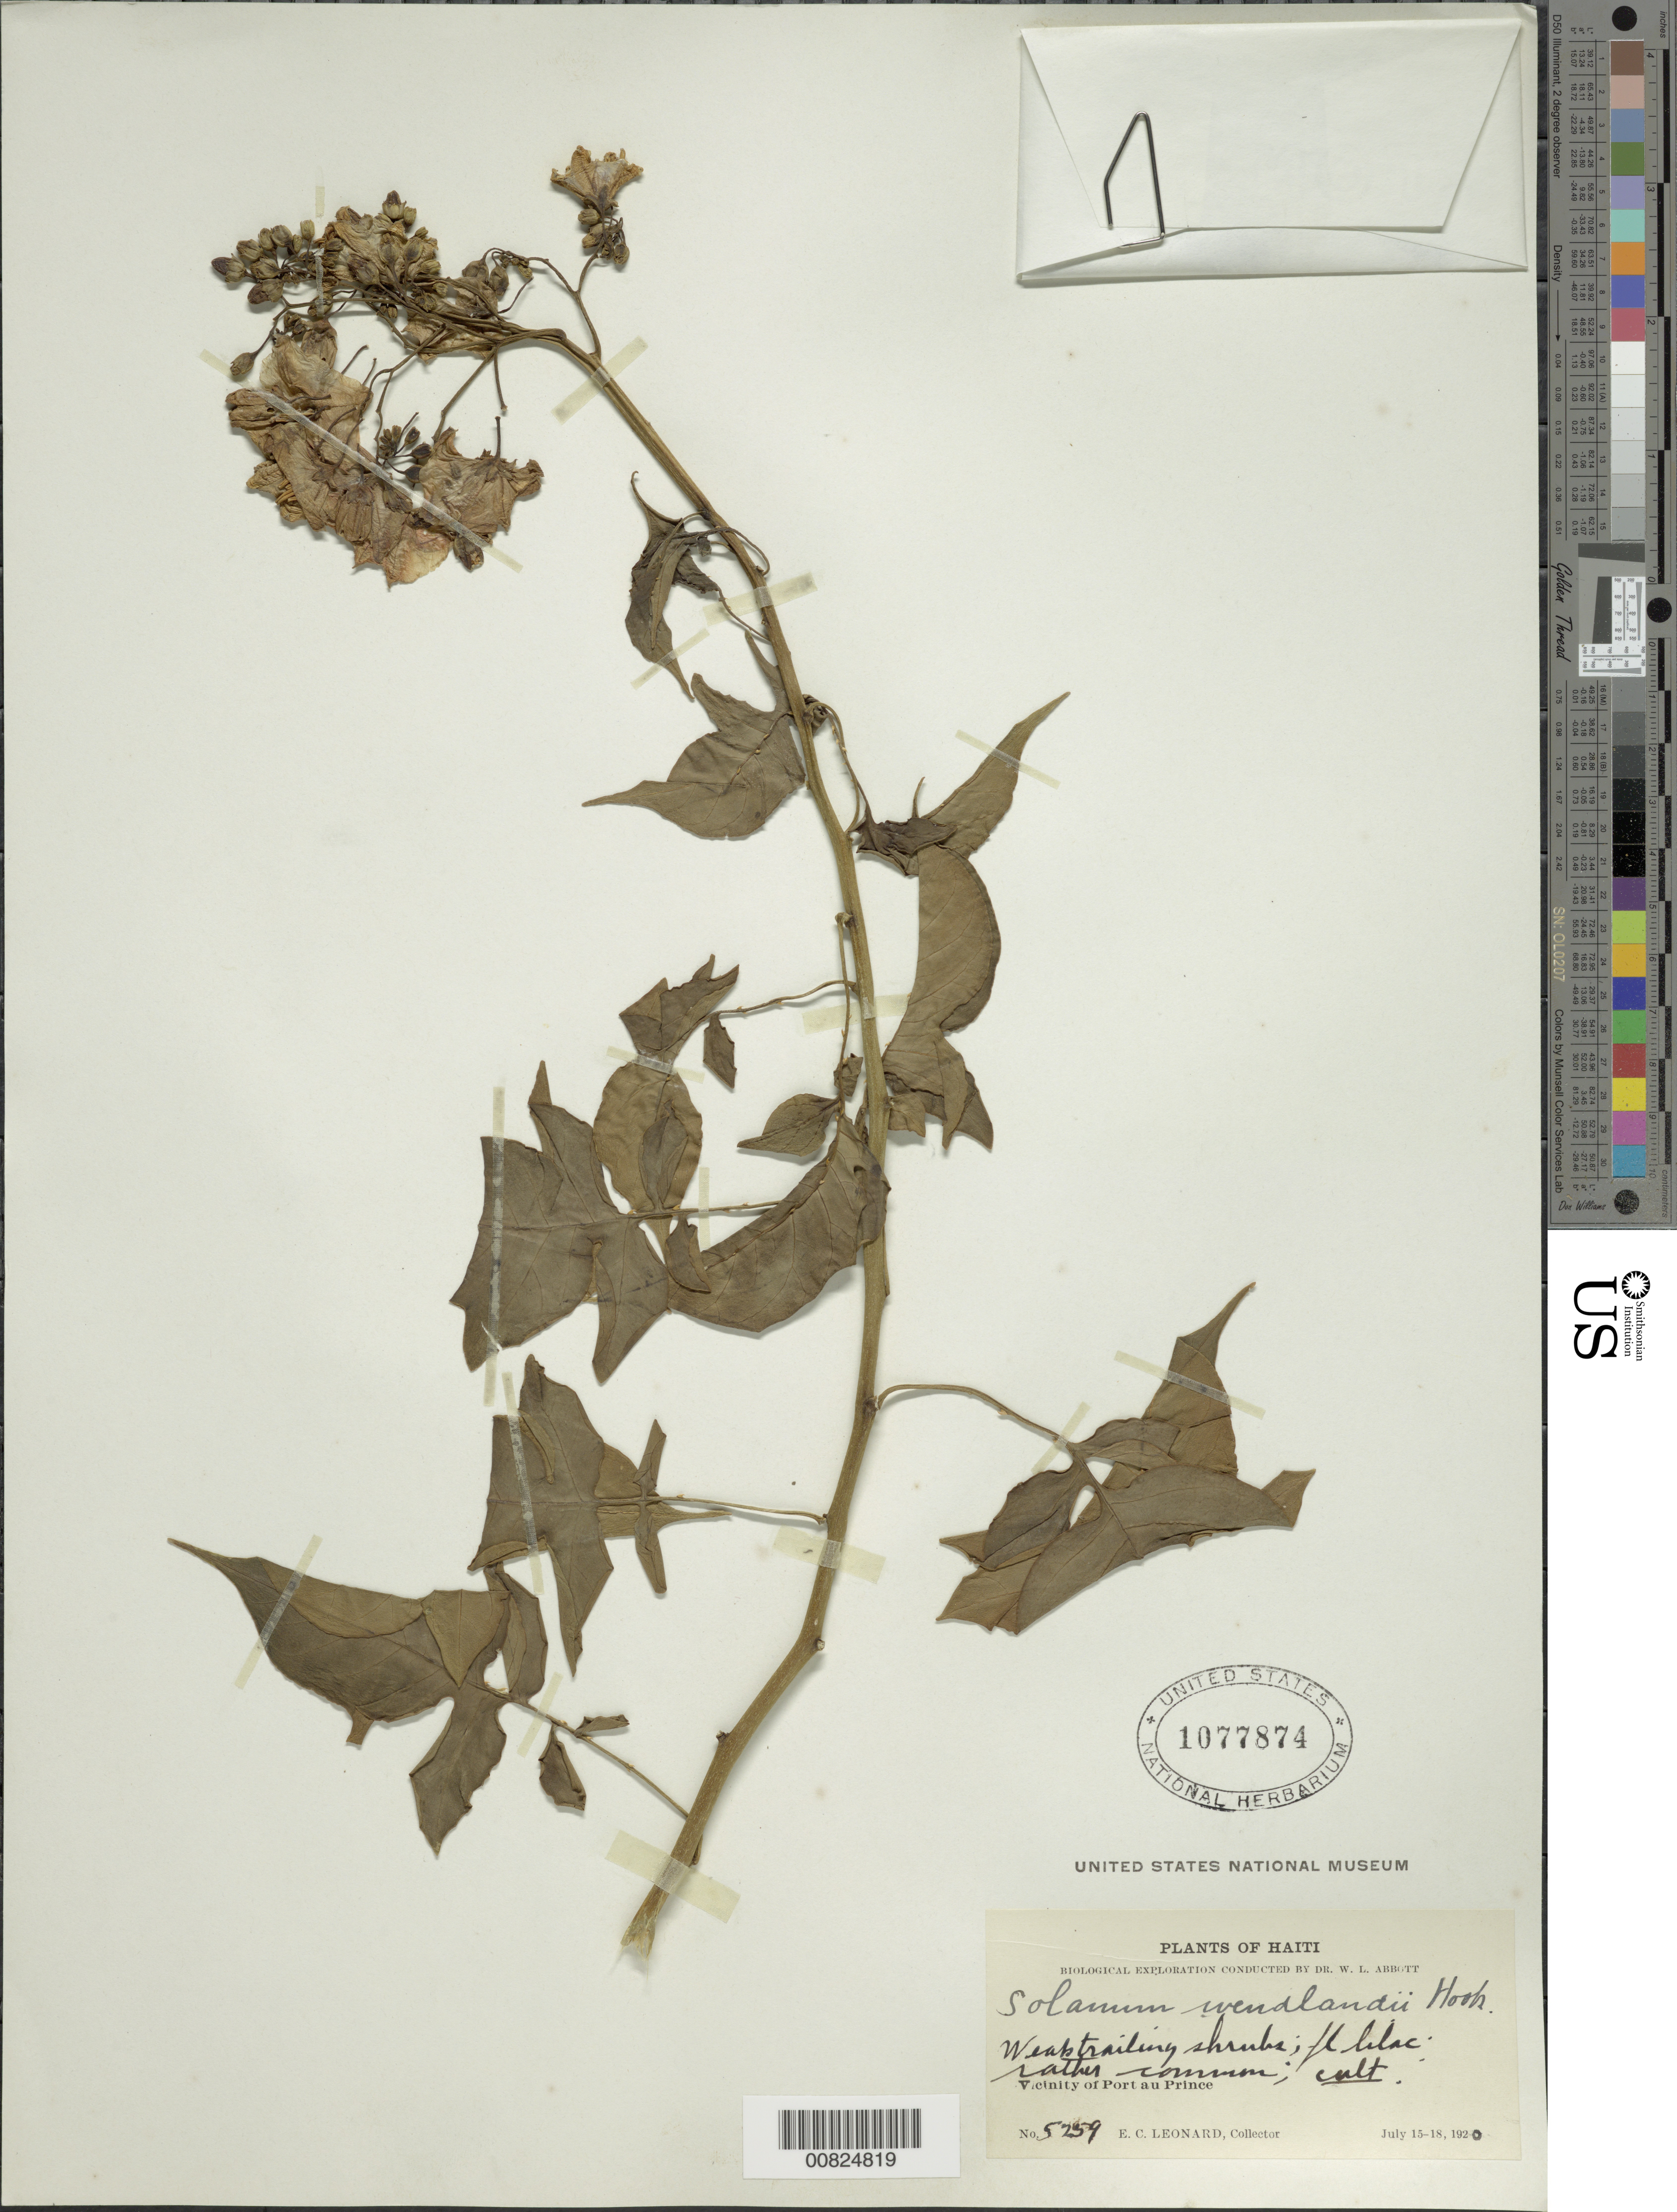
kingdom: Plantae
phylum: Tracheophyta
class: Magnoliopsida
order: Solanales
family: Solanaceae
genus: Solanum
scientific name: Solanum wendlandii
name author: Hook. f.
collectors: E. C. Leonard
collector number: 5259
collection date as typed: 15 Jul 1920 to 18 Jul 1920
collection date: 1920-07-15/1920-07-18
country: Haiti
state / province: Ouest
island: Hispaniola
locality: Vicinity of Port au Prince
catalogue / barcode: US 1077874